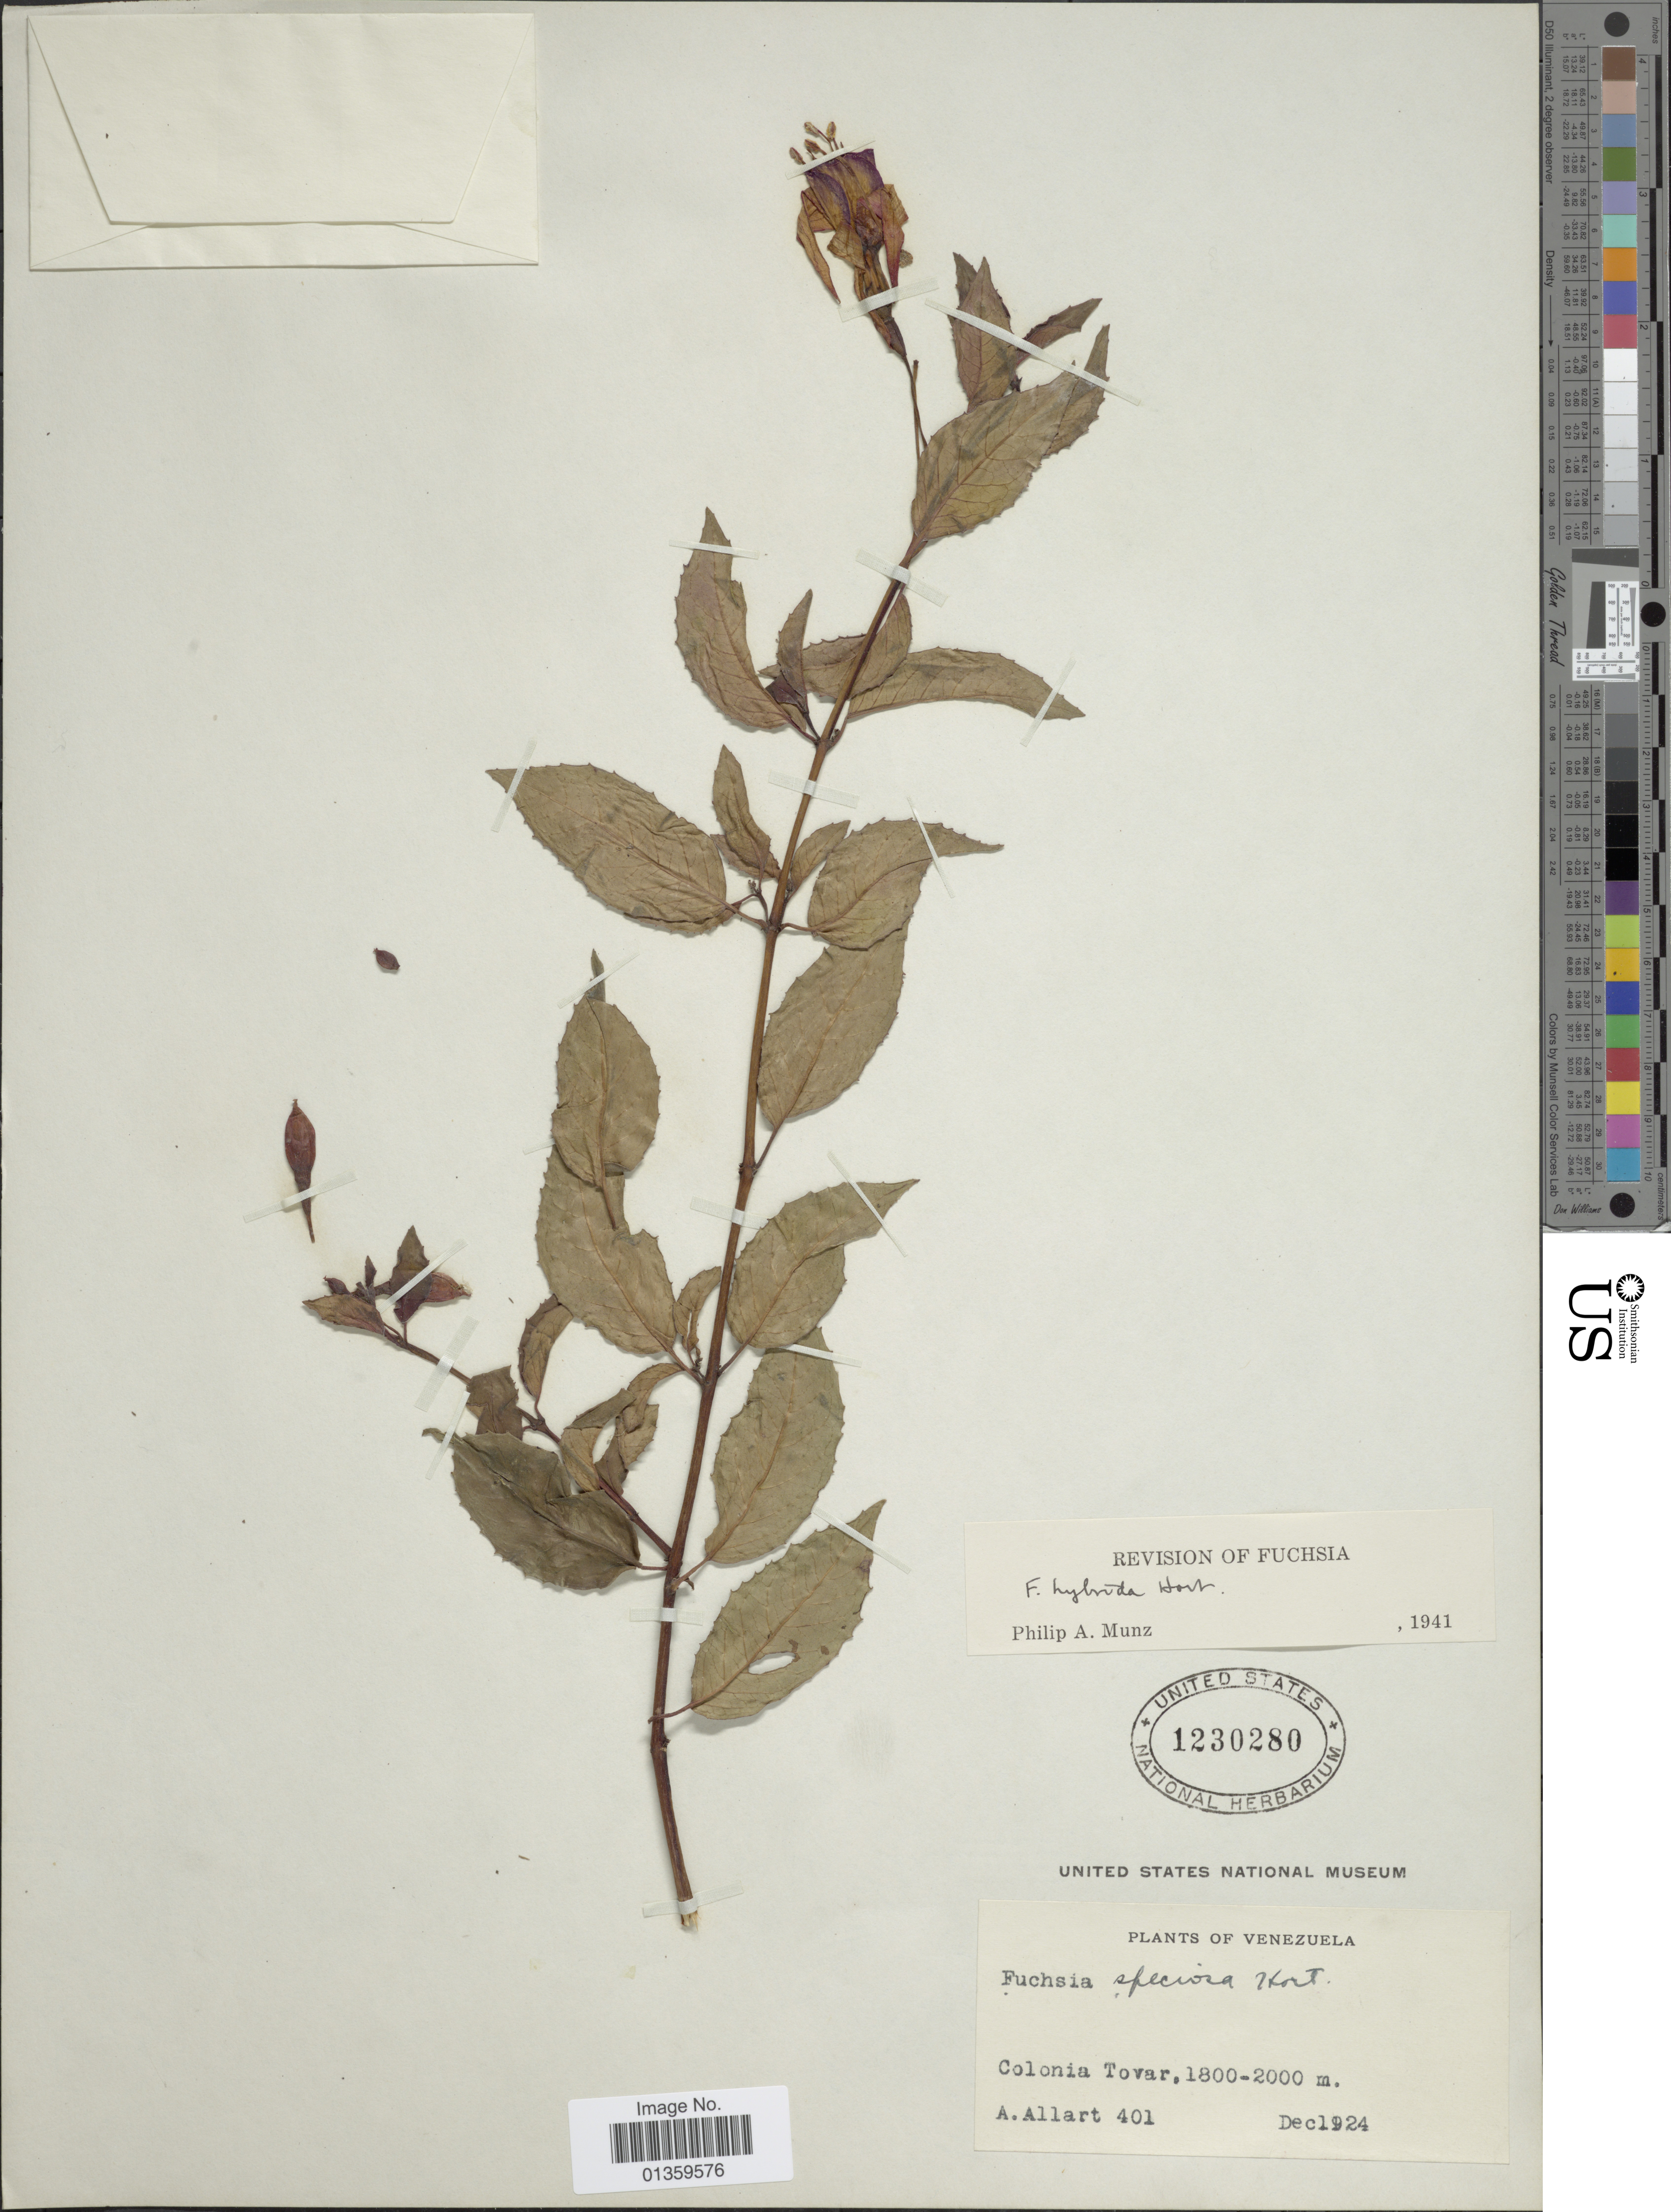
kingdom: Plantae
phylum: Tracheophyta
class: Magnoliopsida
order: Myrtales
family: Onagraceae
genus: Fuchsia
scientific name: Fuchsia x hybrida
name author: Hort.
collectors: A. Allart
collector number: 401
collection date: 1924-12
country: Venezuela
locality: Colonia Tovar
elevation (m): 1800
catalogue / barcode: US 1230280